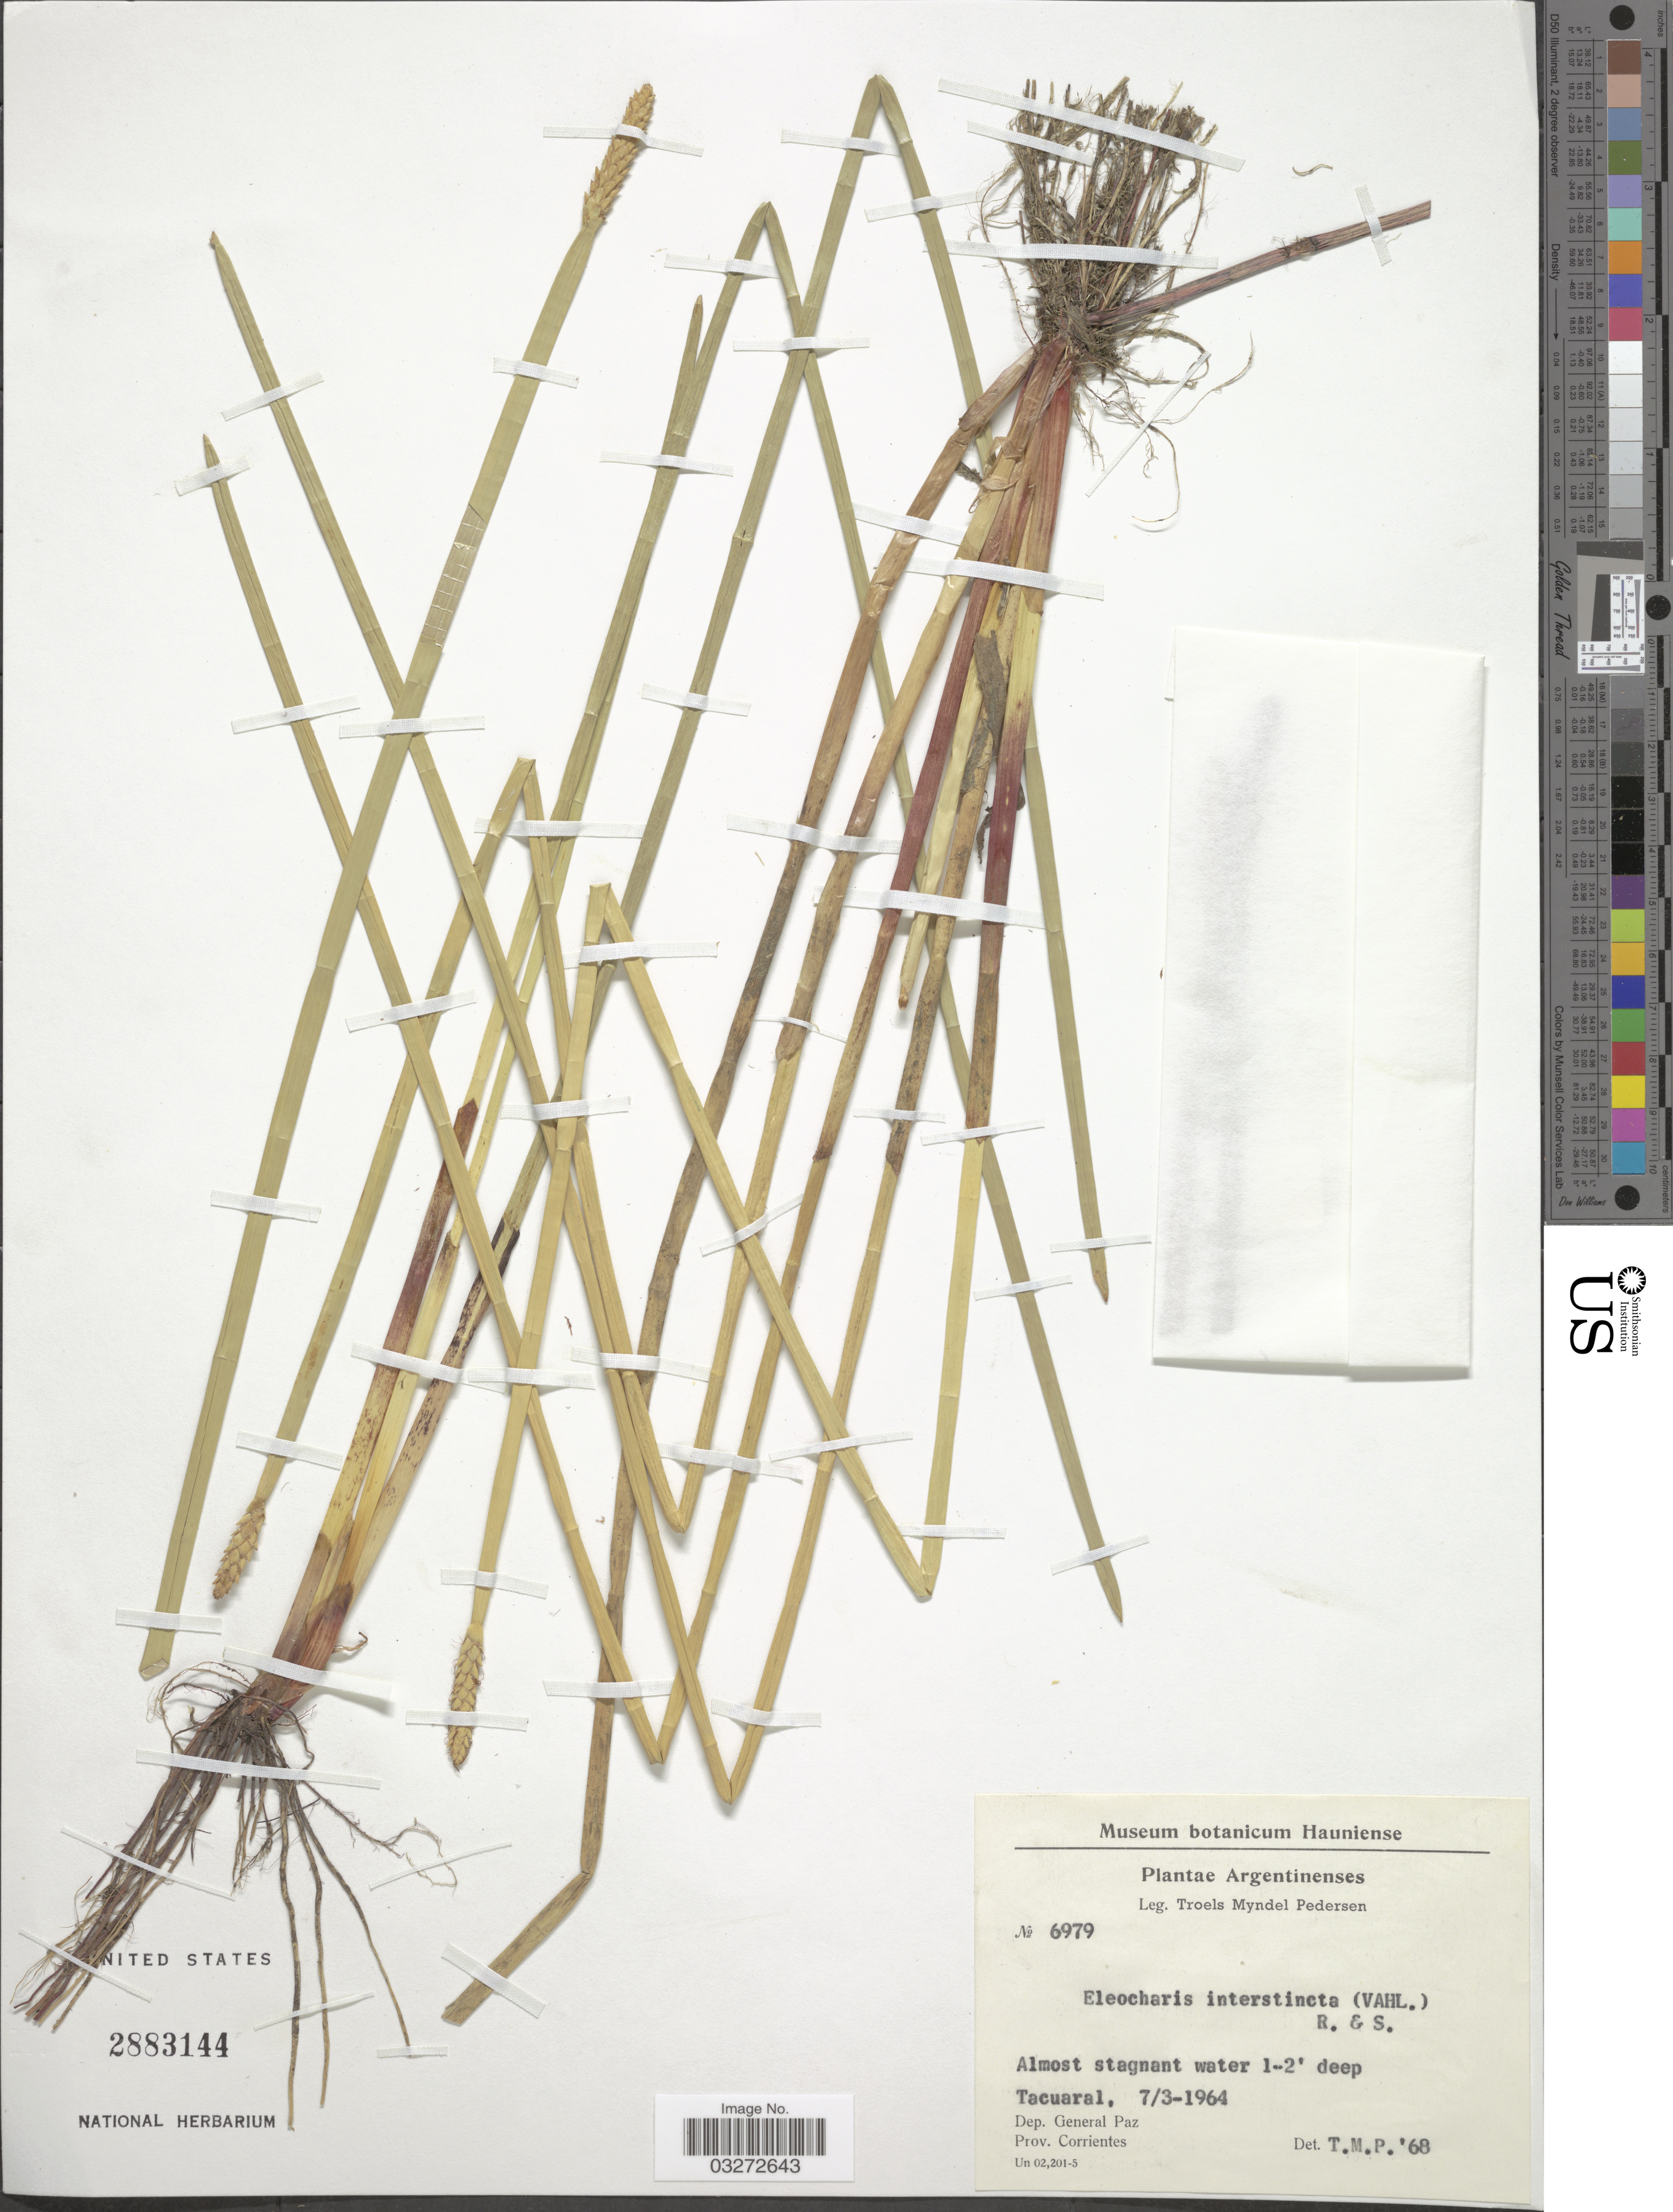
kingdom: Plantae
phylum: Tracheophyta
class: Liliopsida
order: Poales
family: Cyperaceae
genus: Eleocharis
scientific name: Eleocharis interstincta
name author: (Vahl) Roem. & Schult.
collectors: T. Pederson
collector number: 6979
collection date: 1964-03-07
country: Argentina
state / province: Corrientes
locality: Tacuaral. Dep. General Paz.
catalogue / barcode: US 2883144